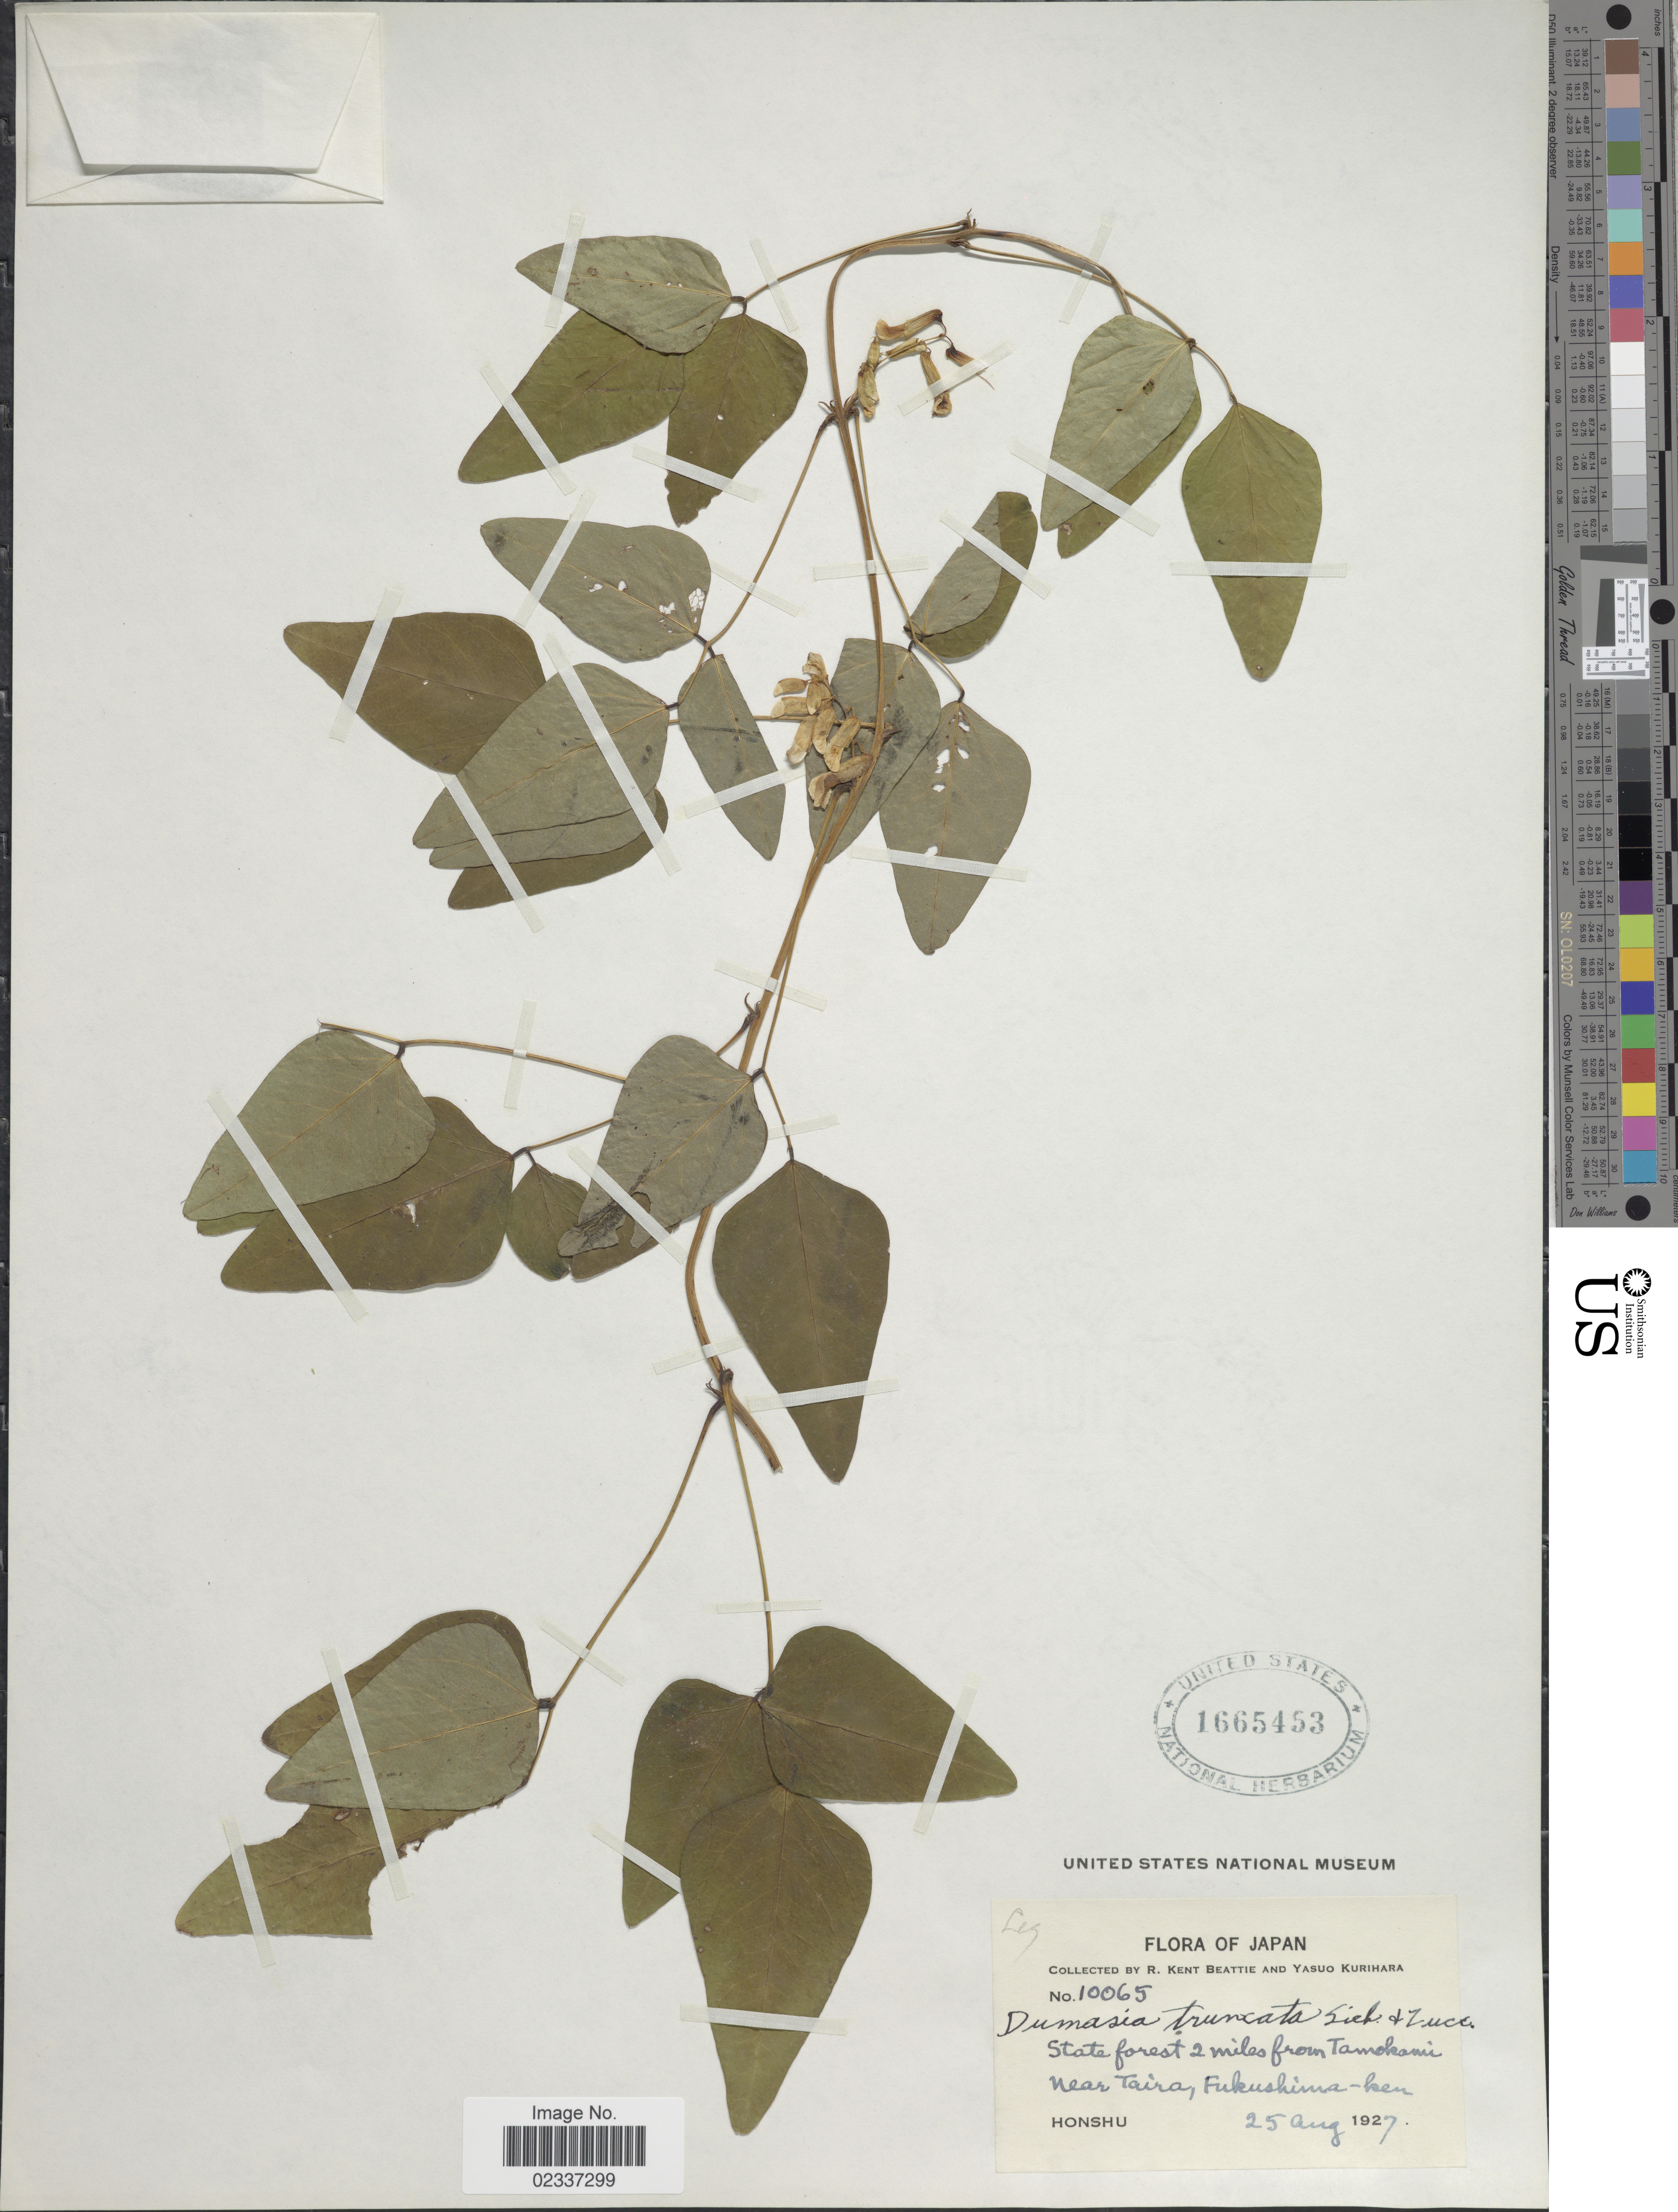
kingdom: Plantae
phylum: Tracheophyta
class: Magnoliopsida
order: Fabales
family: Fabaceae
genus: Dumasia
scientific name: Dumasia truncata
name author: Siebold & Zucc.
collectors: R. K. Beattie & Y. Kurihara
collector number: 10065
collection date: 1927-08-25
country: Japan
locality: State forest 2 miles from Tamokami, near Taira, Fukushima-ken, Honshu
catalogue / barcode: US 1665453